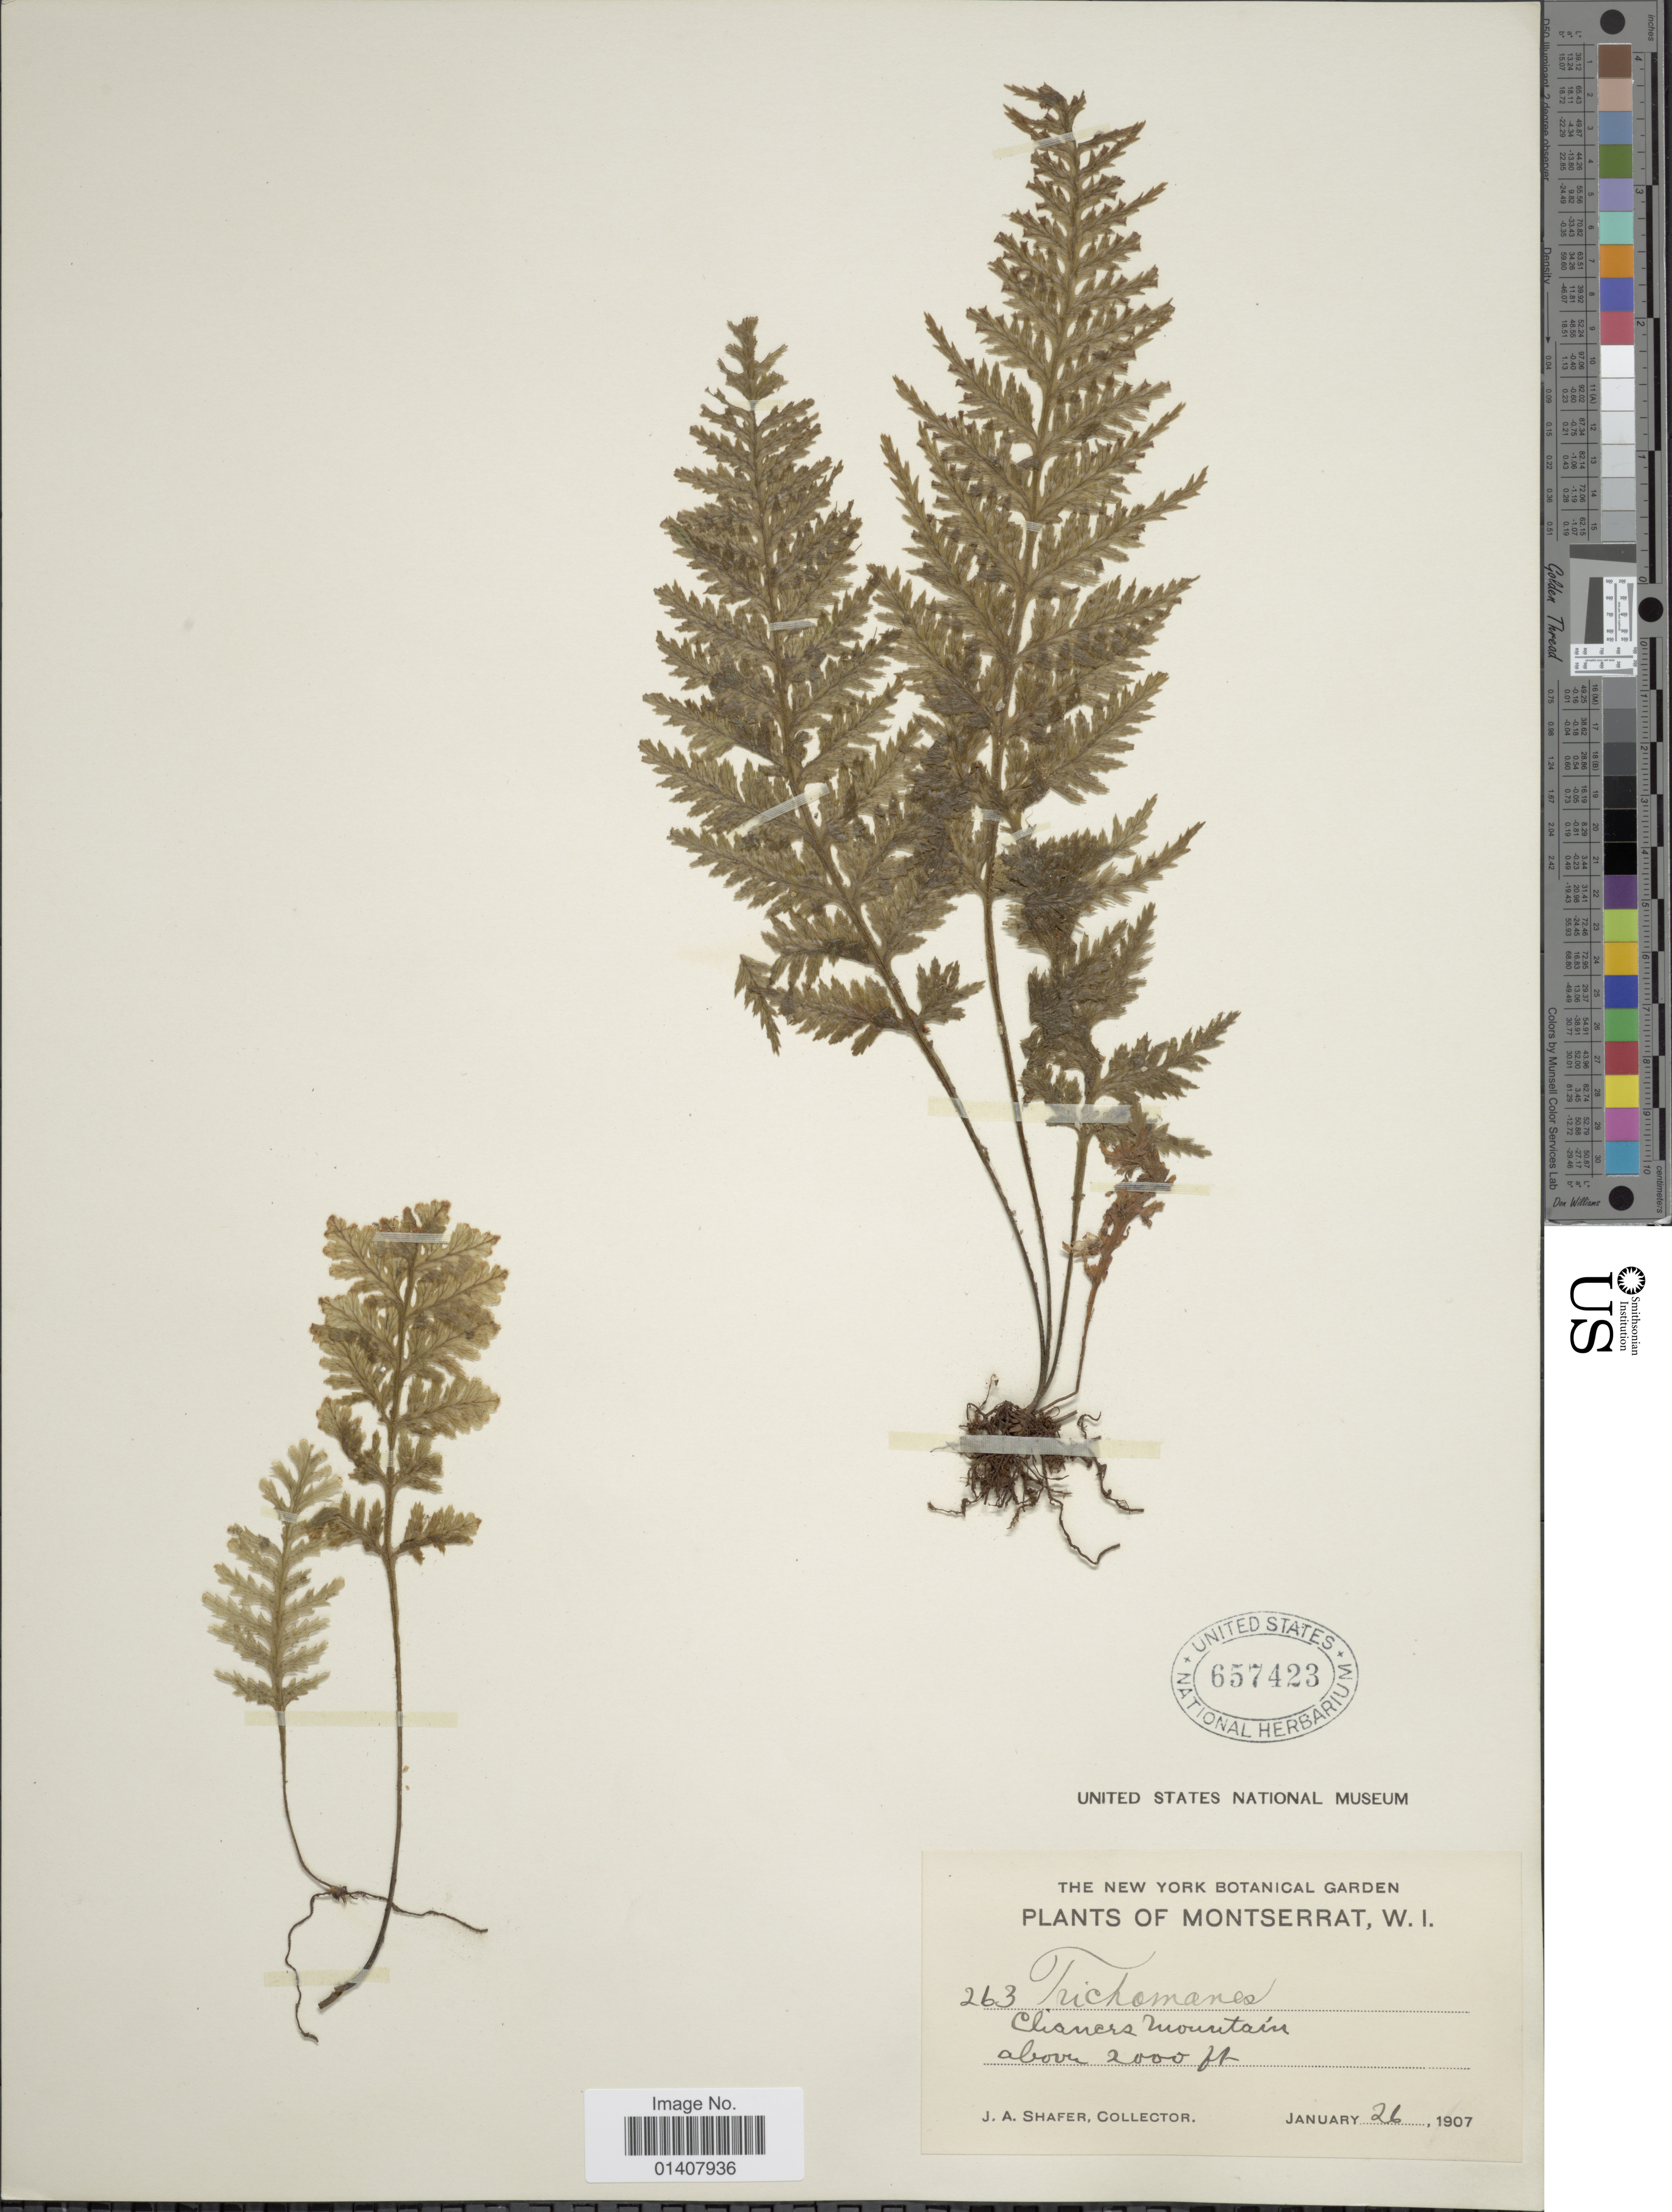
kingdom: Plantae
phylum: Tracheophyta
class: Polypodiopsida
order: Hymenophyllales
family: Hymenophyllaceae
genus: Trichomanes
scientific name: Trichomanes alatum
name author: Sw.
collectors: J. A. Shafer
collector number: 263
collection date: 1907-01-26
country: Montserrat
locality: Montserrat, W.I., Clianers mountain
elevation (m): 610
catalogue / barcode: US 657423